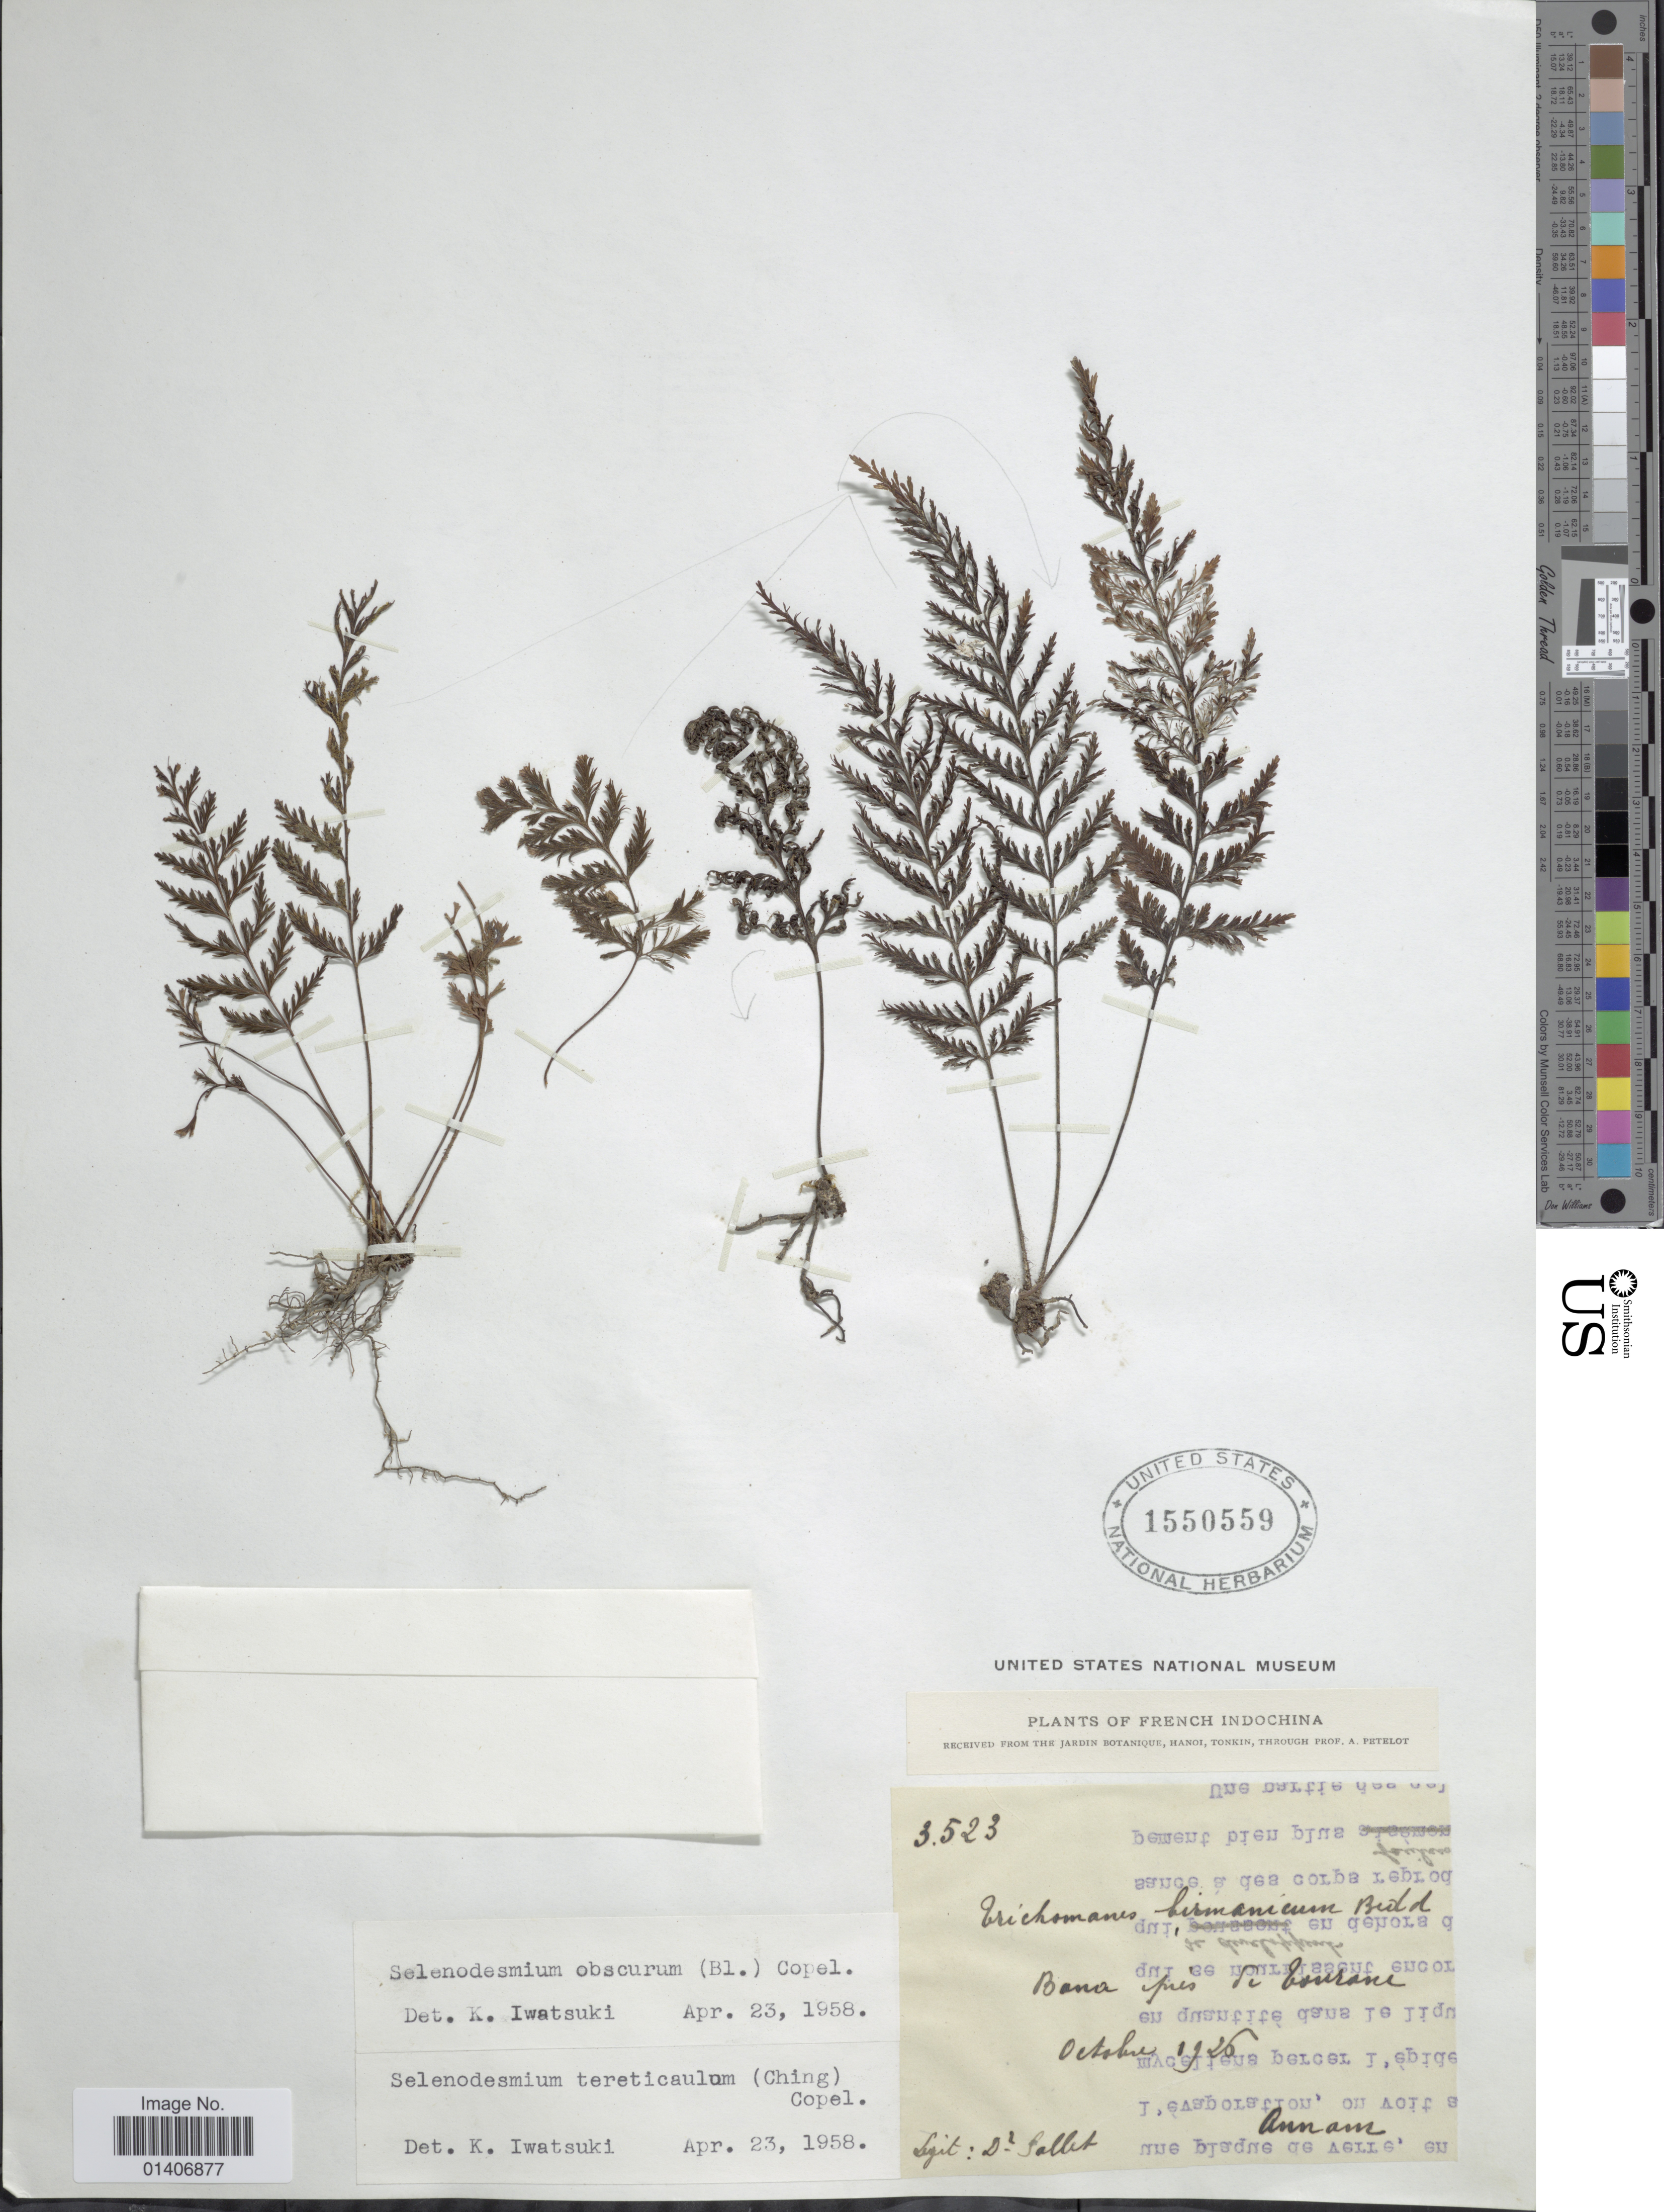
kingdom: Plantae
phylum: Tracheophyta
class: Polypodiopsida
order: Hymenophyllales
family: Hymenophyllaceae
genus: Abrodictyum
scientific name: Abrodictyum obscurum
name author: (Blume) Ebihara & K. Iwats.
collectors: D. Saller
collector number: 3523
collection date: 1925-10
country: Vietnam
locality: Bana prees de bourane, Annam [interpreted]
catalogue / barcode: US 1550559